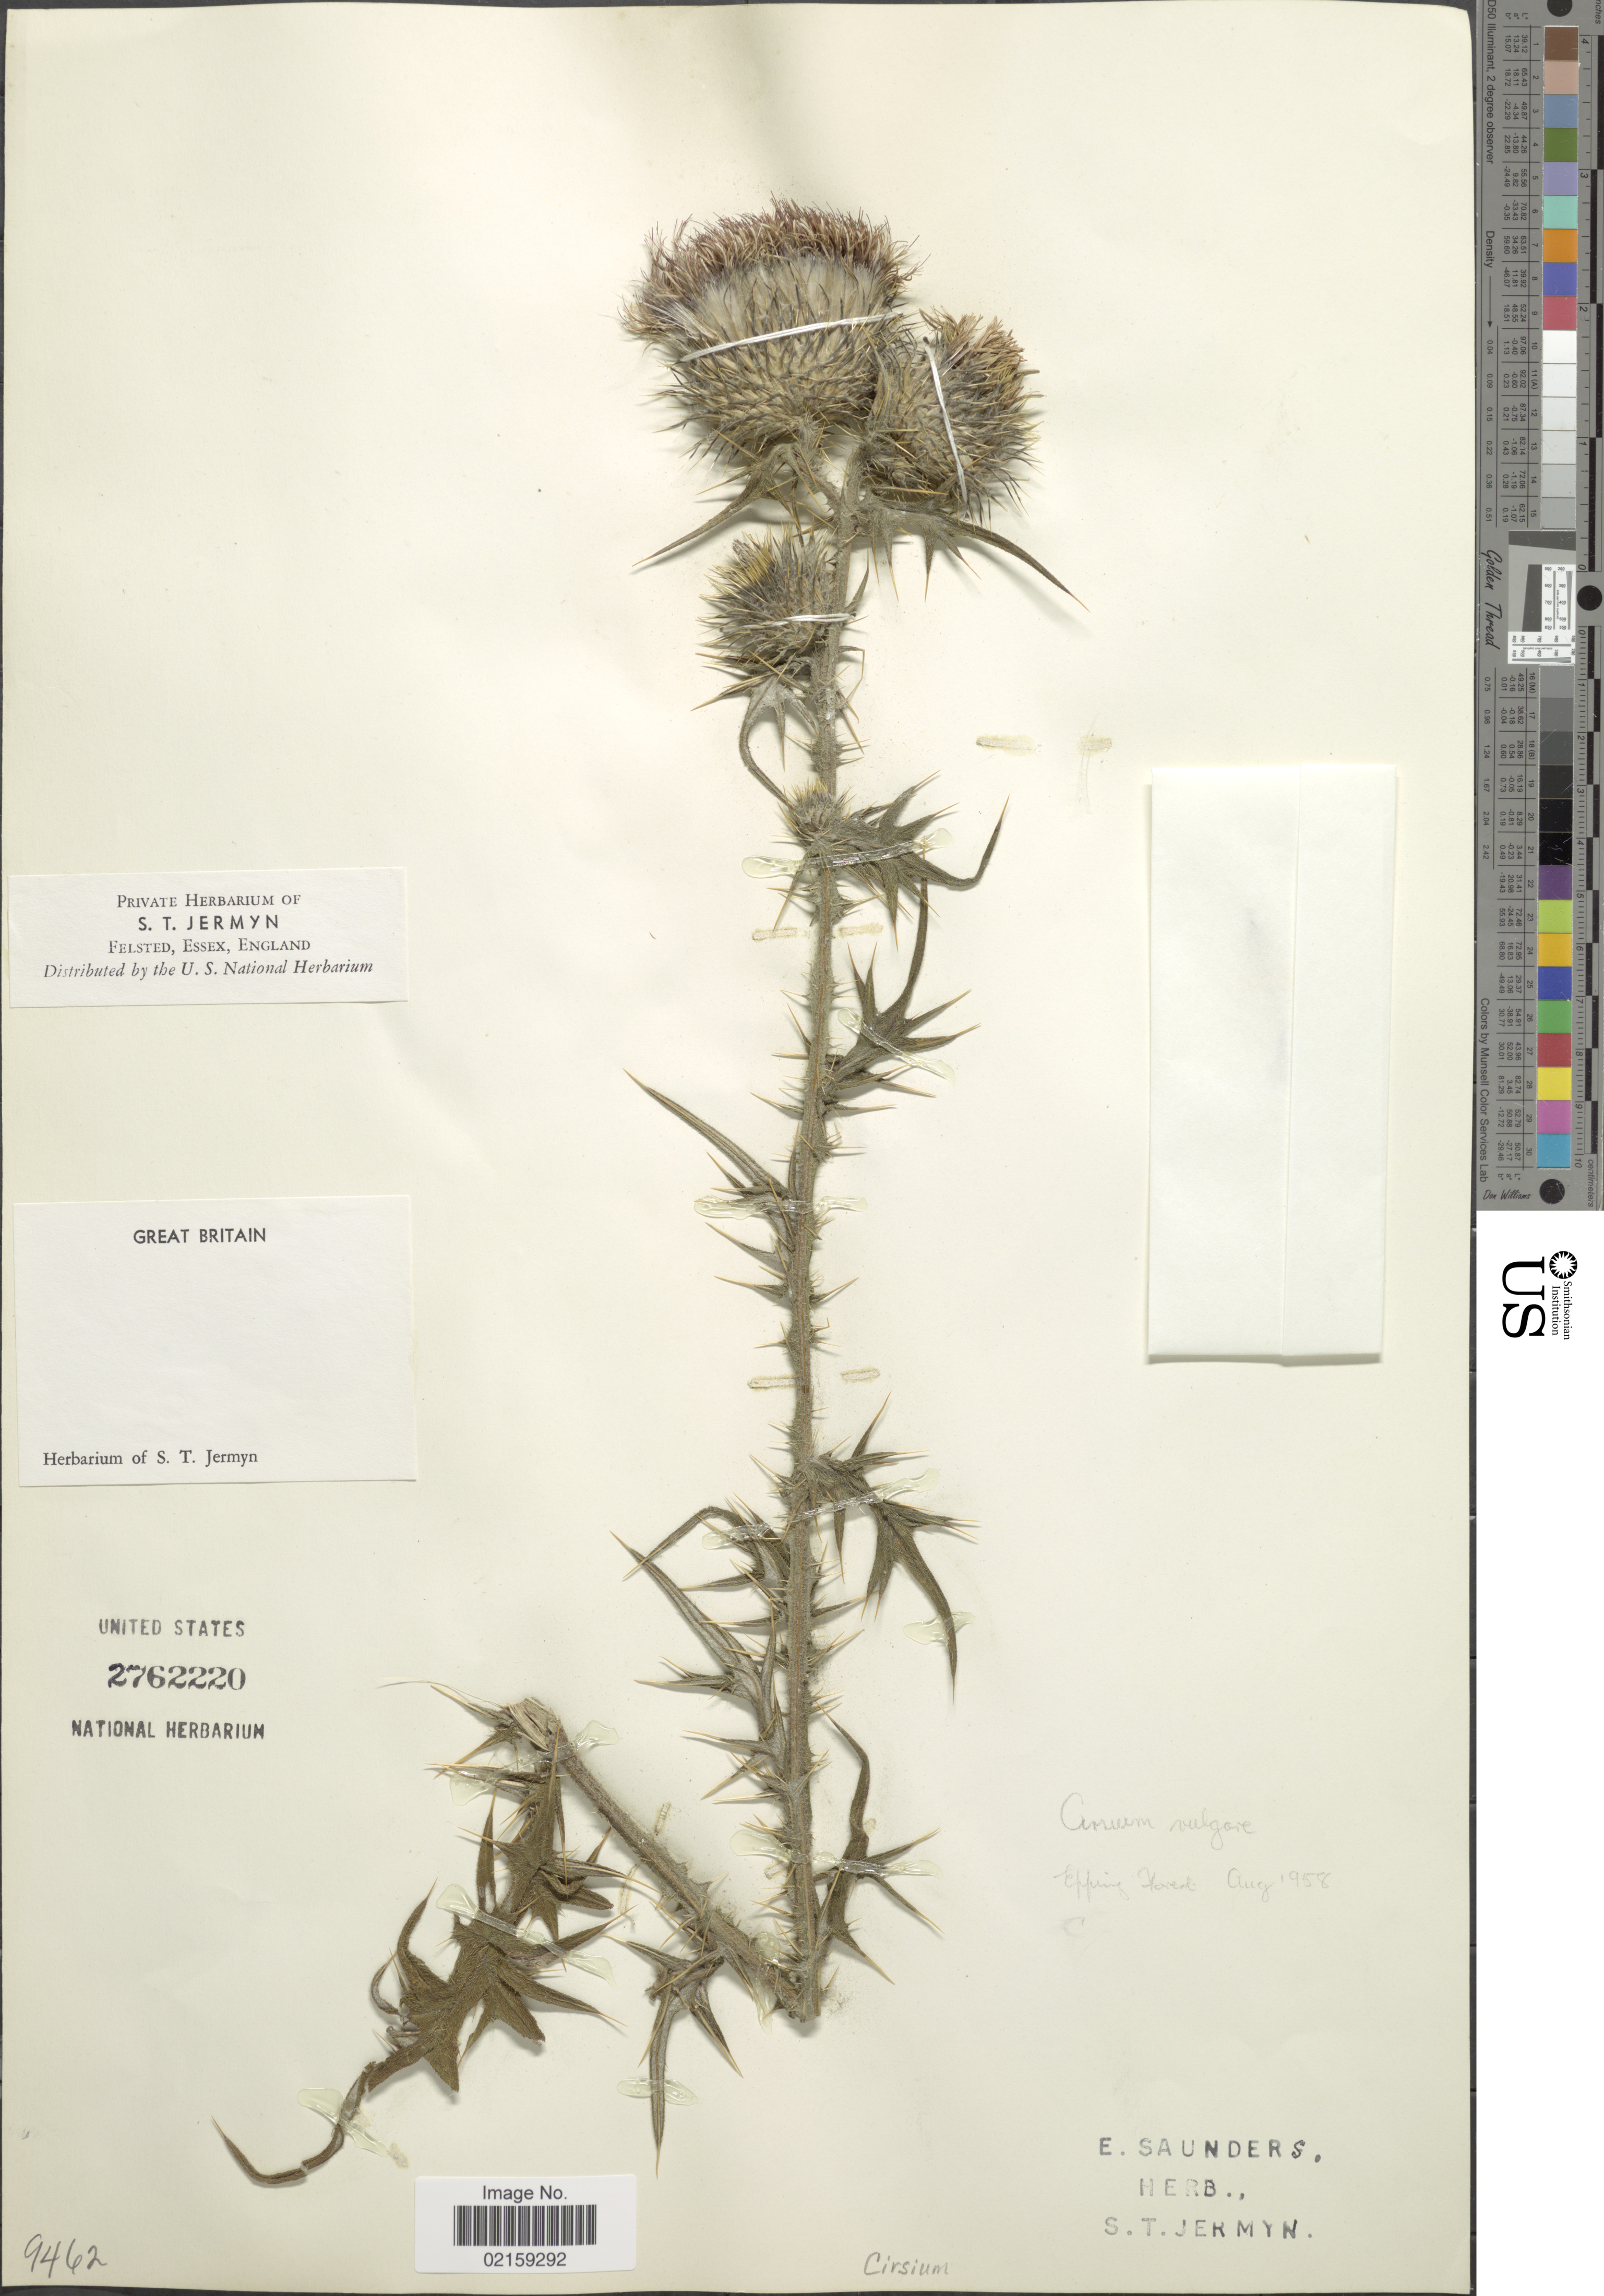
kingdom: Plantae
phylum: Tracheophyta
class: Magnoliopsida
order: Asterales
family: Asteraceae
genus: Cirsium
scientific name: Cirsium vulgare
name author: (Savi) Ten.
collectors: S. Jermyn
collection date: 1958-08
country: United Kingdom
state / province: England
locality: Epping Forest. Great Britain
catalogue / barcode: US 2762220